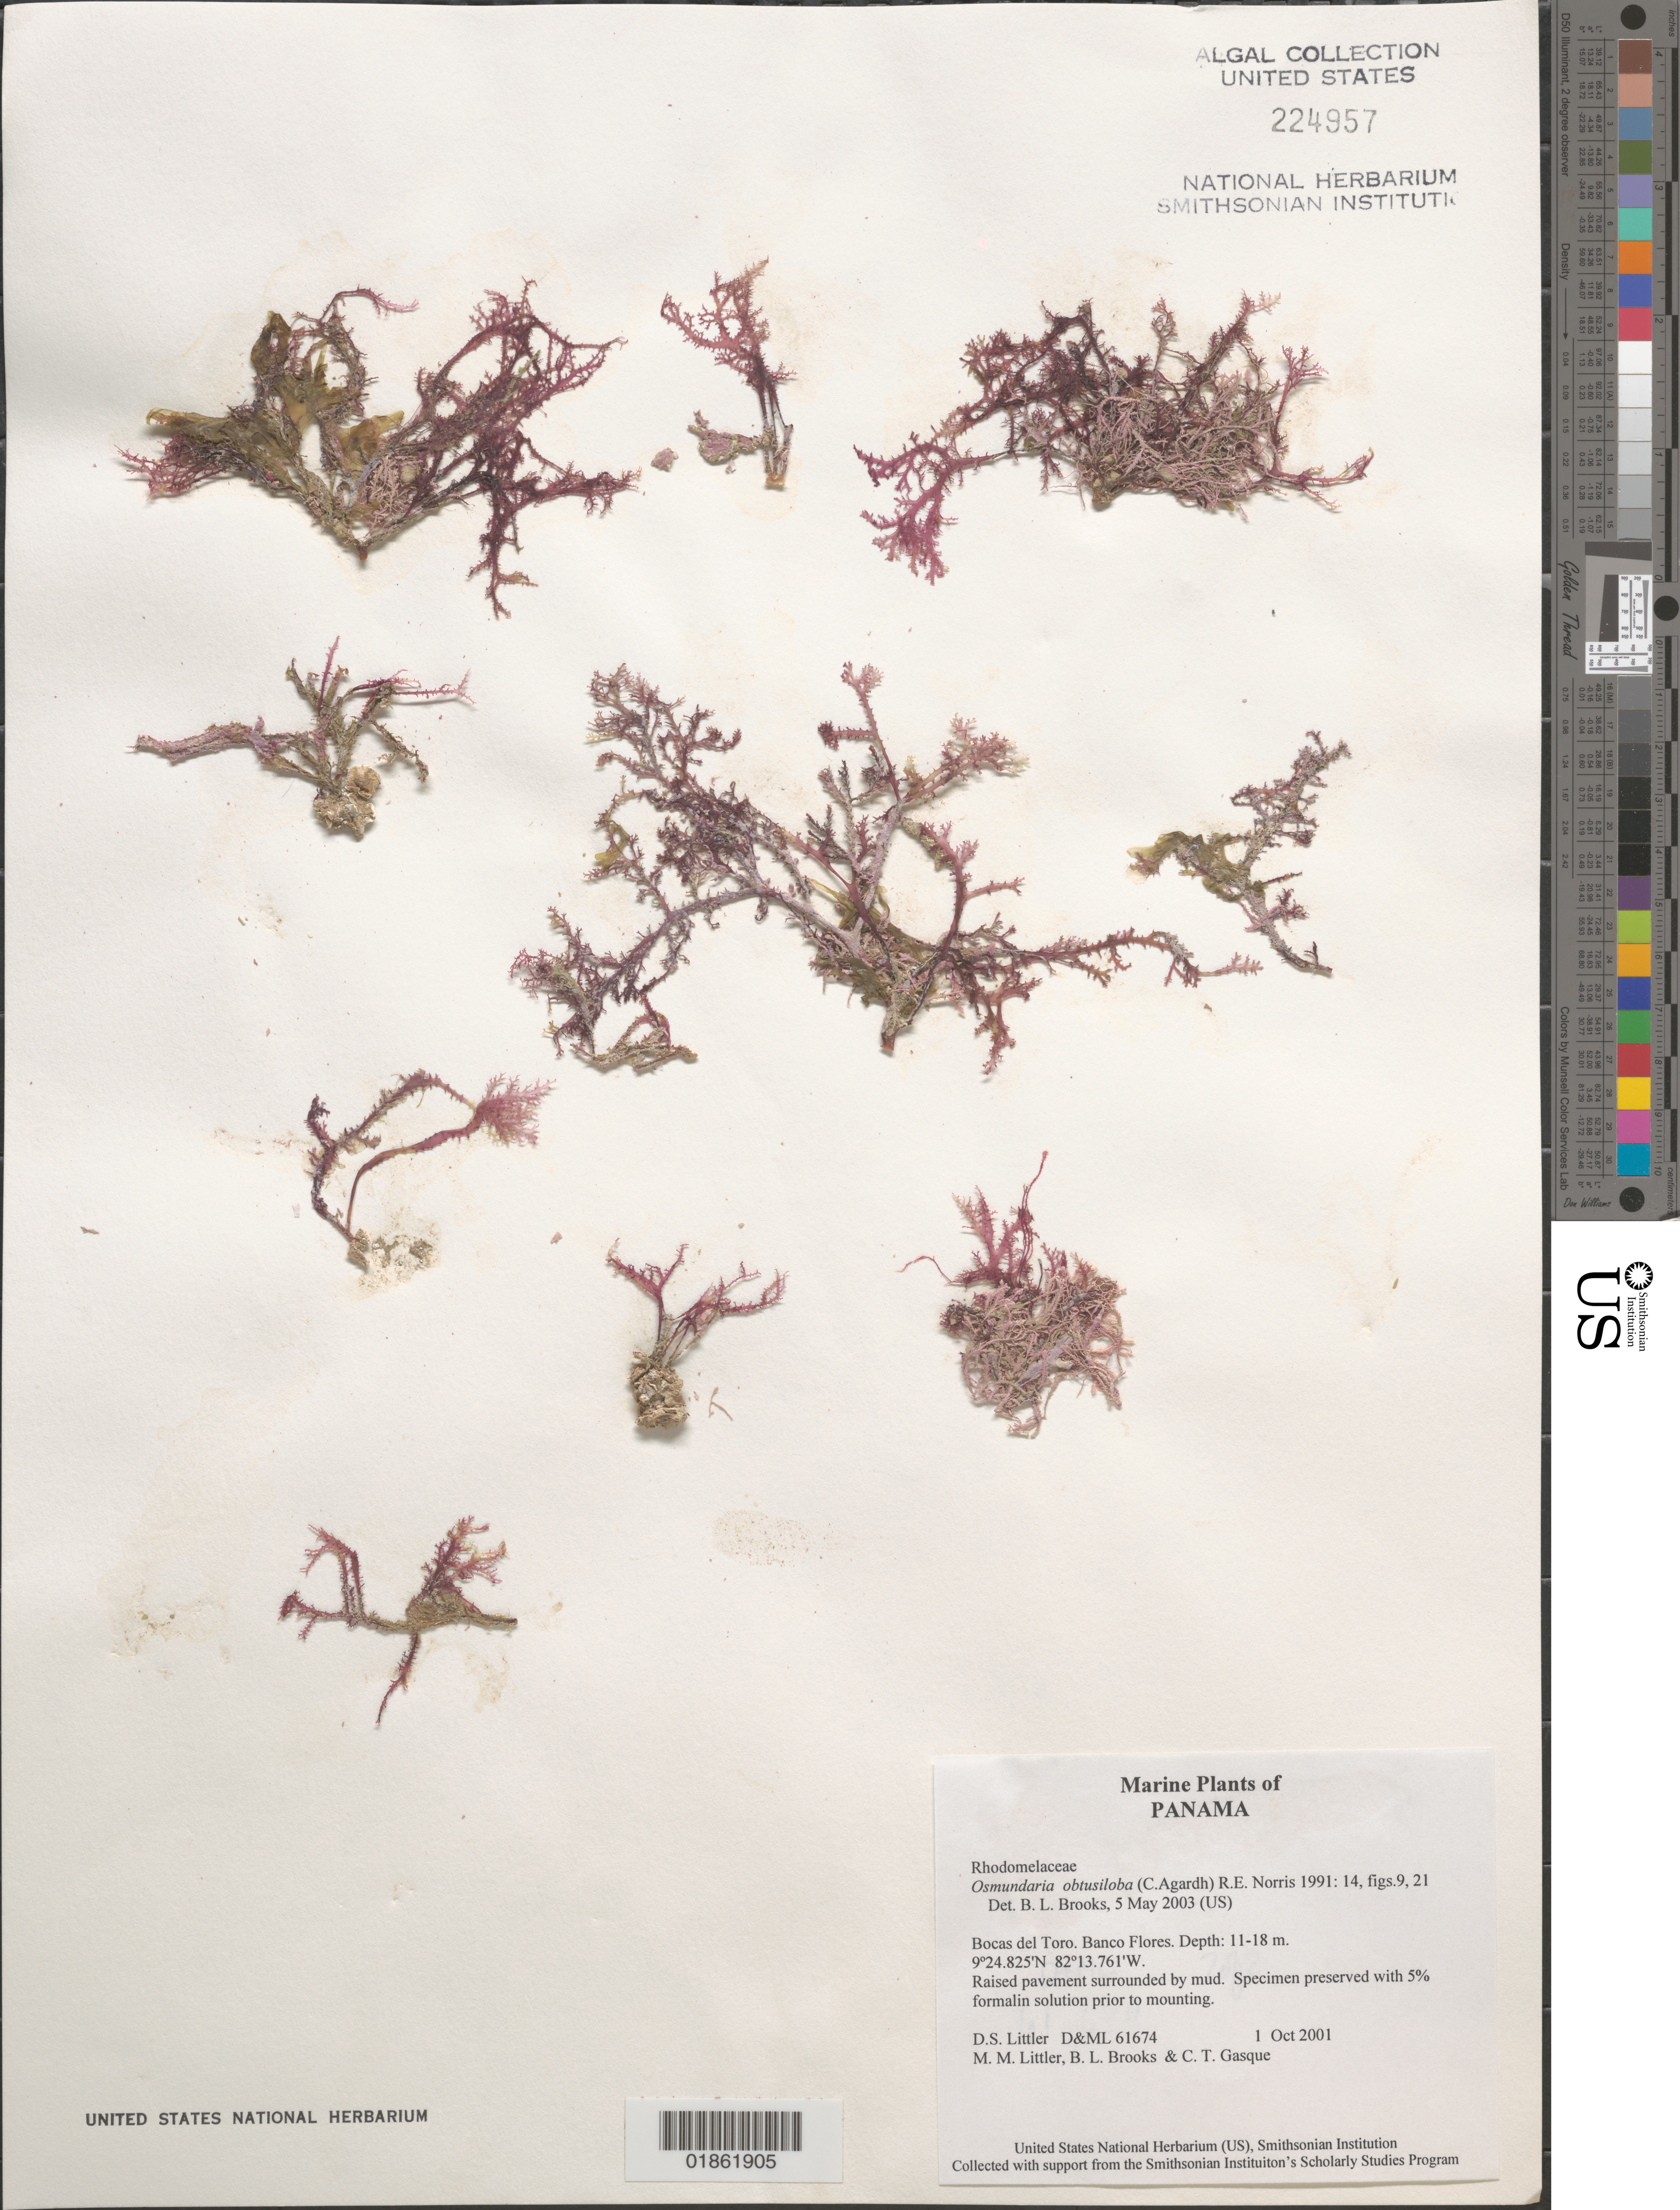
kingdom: Plantae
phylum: Rhodophyta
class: Florideophyceae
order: Ceramiales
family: Rhodomelaceae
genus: Osmundaria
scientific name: Osmundaria sp.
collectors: D. S. Littler, M. M. Littler & C. Gasque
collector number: D&ML 61674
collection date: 2001-10-01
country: Panama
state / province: Bocas del Toro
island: Colón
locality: Isla Colón. Bocas del Toro. Banco Flores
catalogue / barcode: US 224957